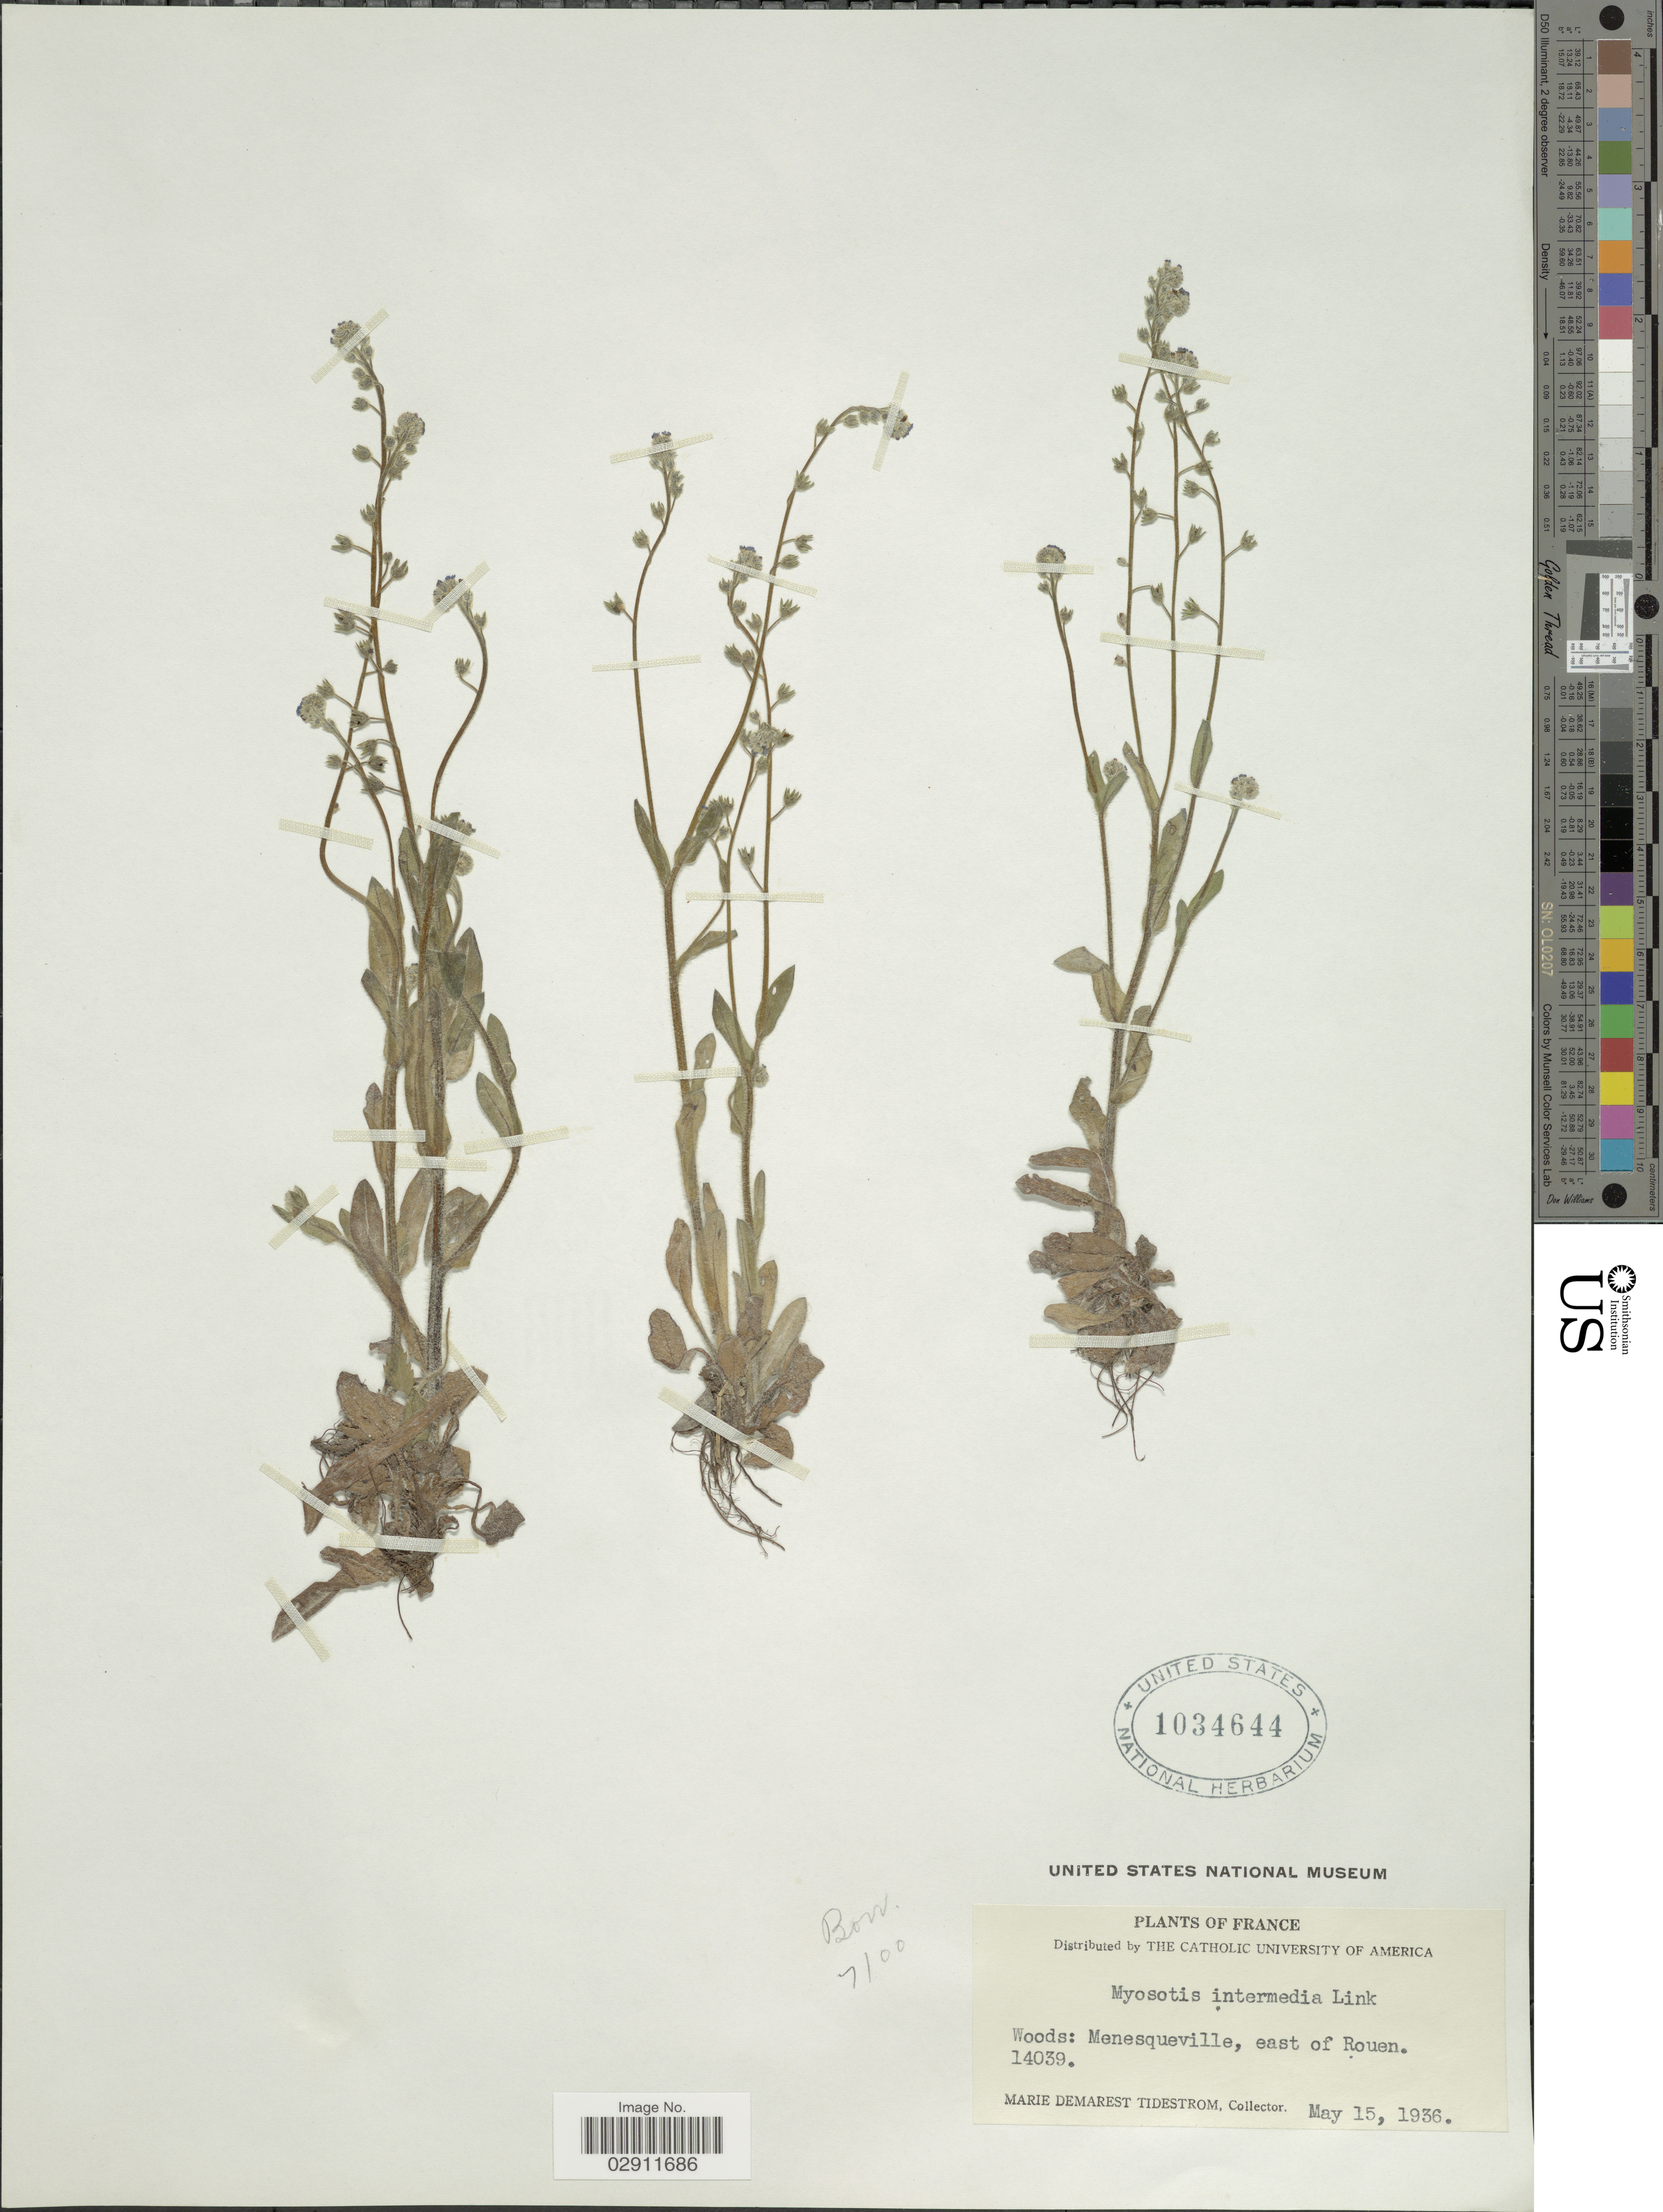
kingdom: Plantae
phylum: Tracheophyta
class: Magnoliopsida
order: Boraginales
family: Boraginaceae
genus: Myosotis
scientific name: Myosotis intermedia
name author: Link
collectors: M. Tidestrom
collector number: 14039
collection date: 1936-05-15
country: France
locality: Menesqueville, east of Rouen.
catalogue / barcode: US 1034644